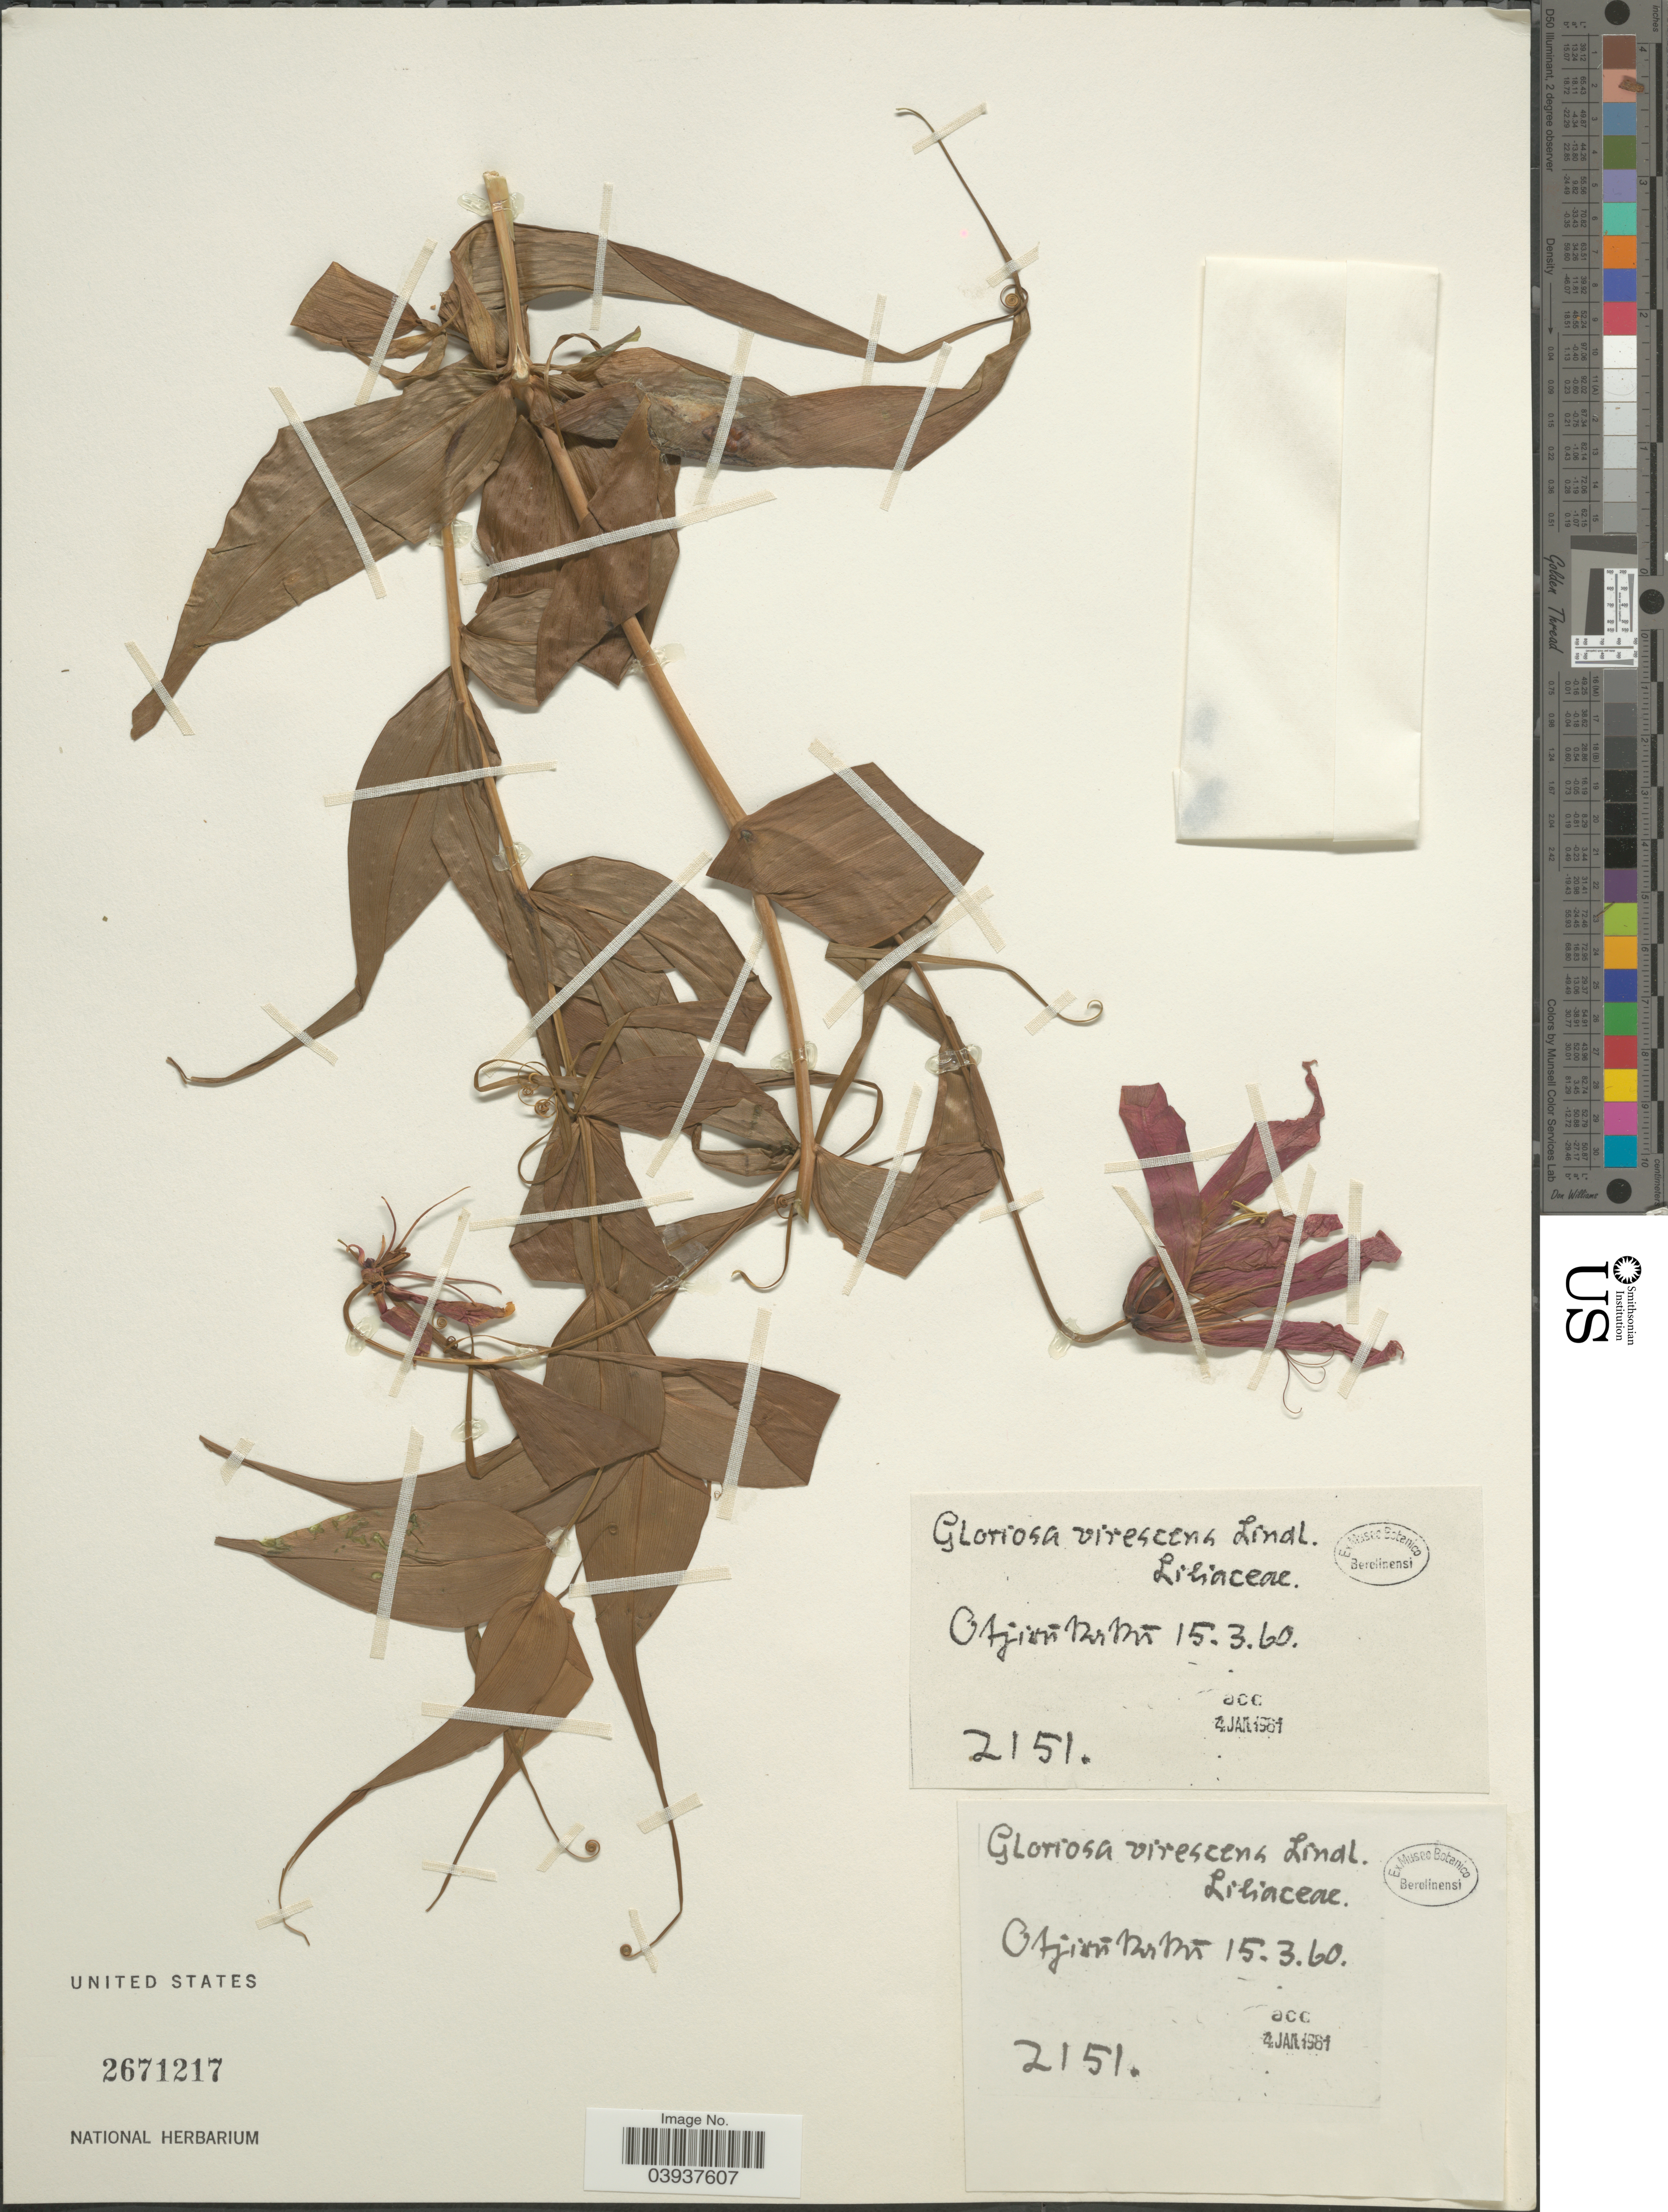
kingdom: Plantae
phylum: Tracheophyta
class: Liliopsida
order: Liliales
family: Colchicaceae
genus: Gloriosa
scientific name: Gloriosa virescens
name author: Lindl.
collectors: Ex Museo Berolinensi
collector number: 2151?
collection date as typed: Transcribed d/m/y: 15/3/60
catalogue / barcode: US 2671217